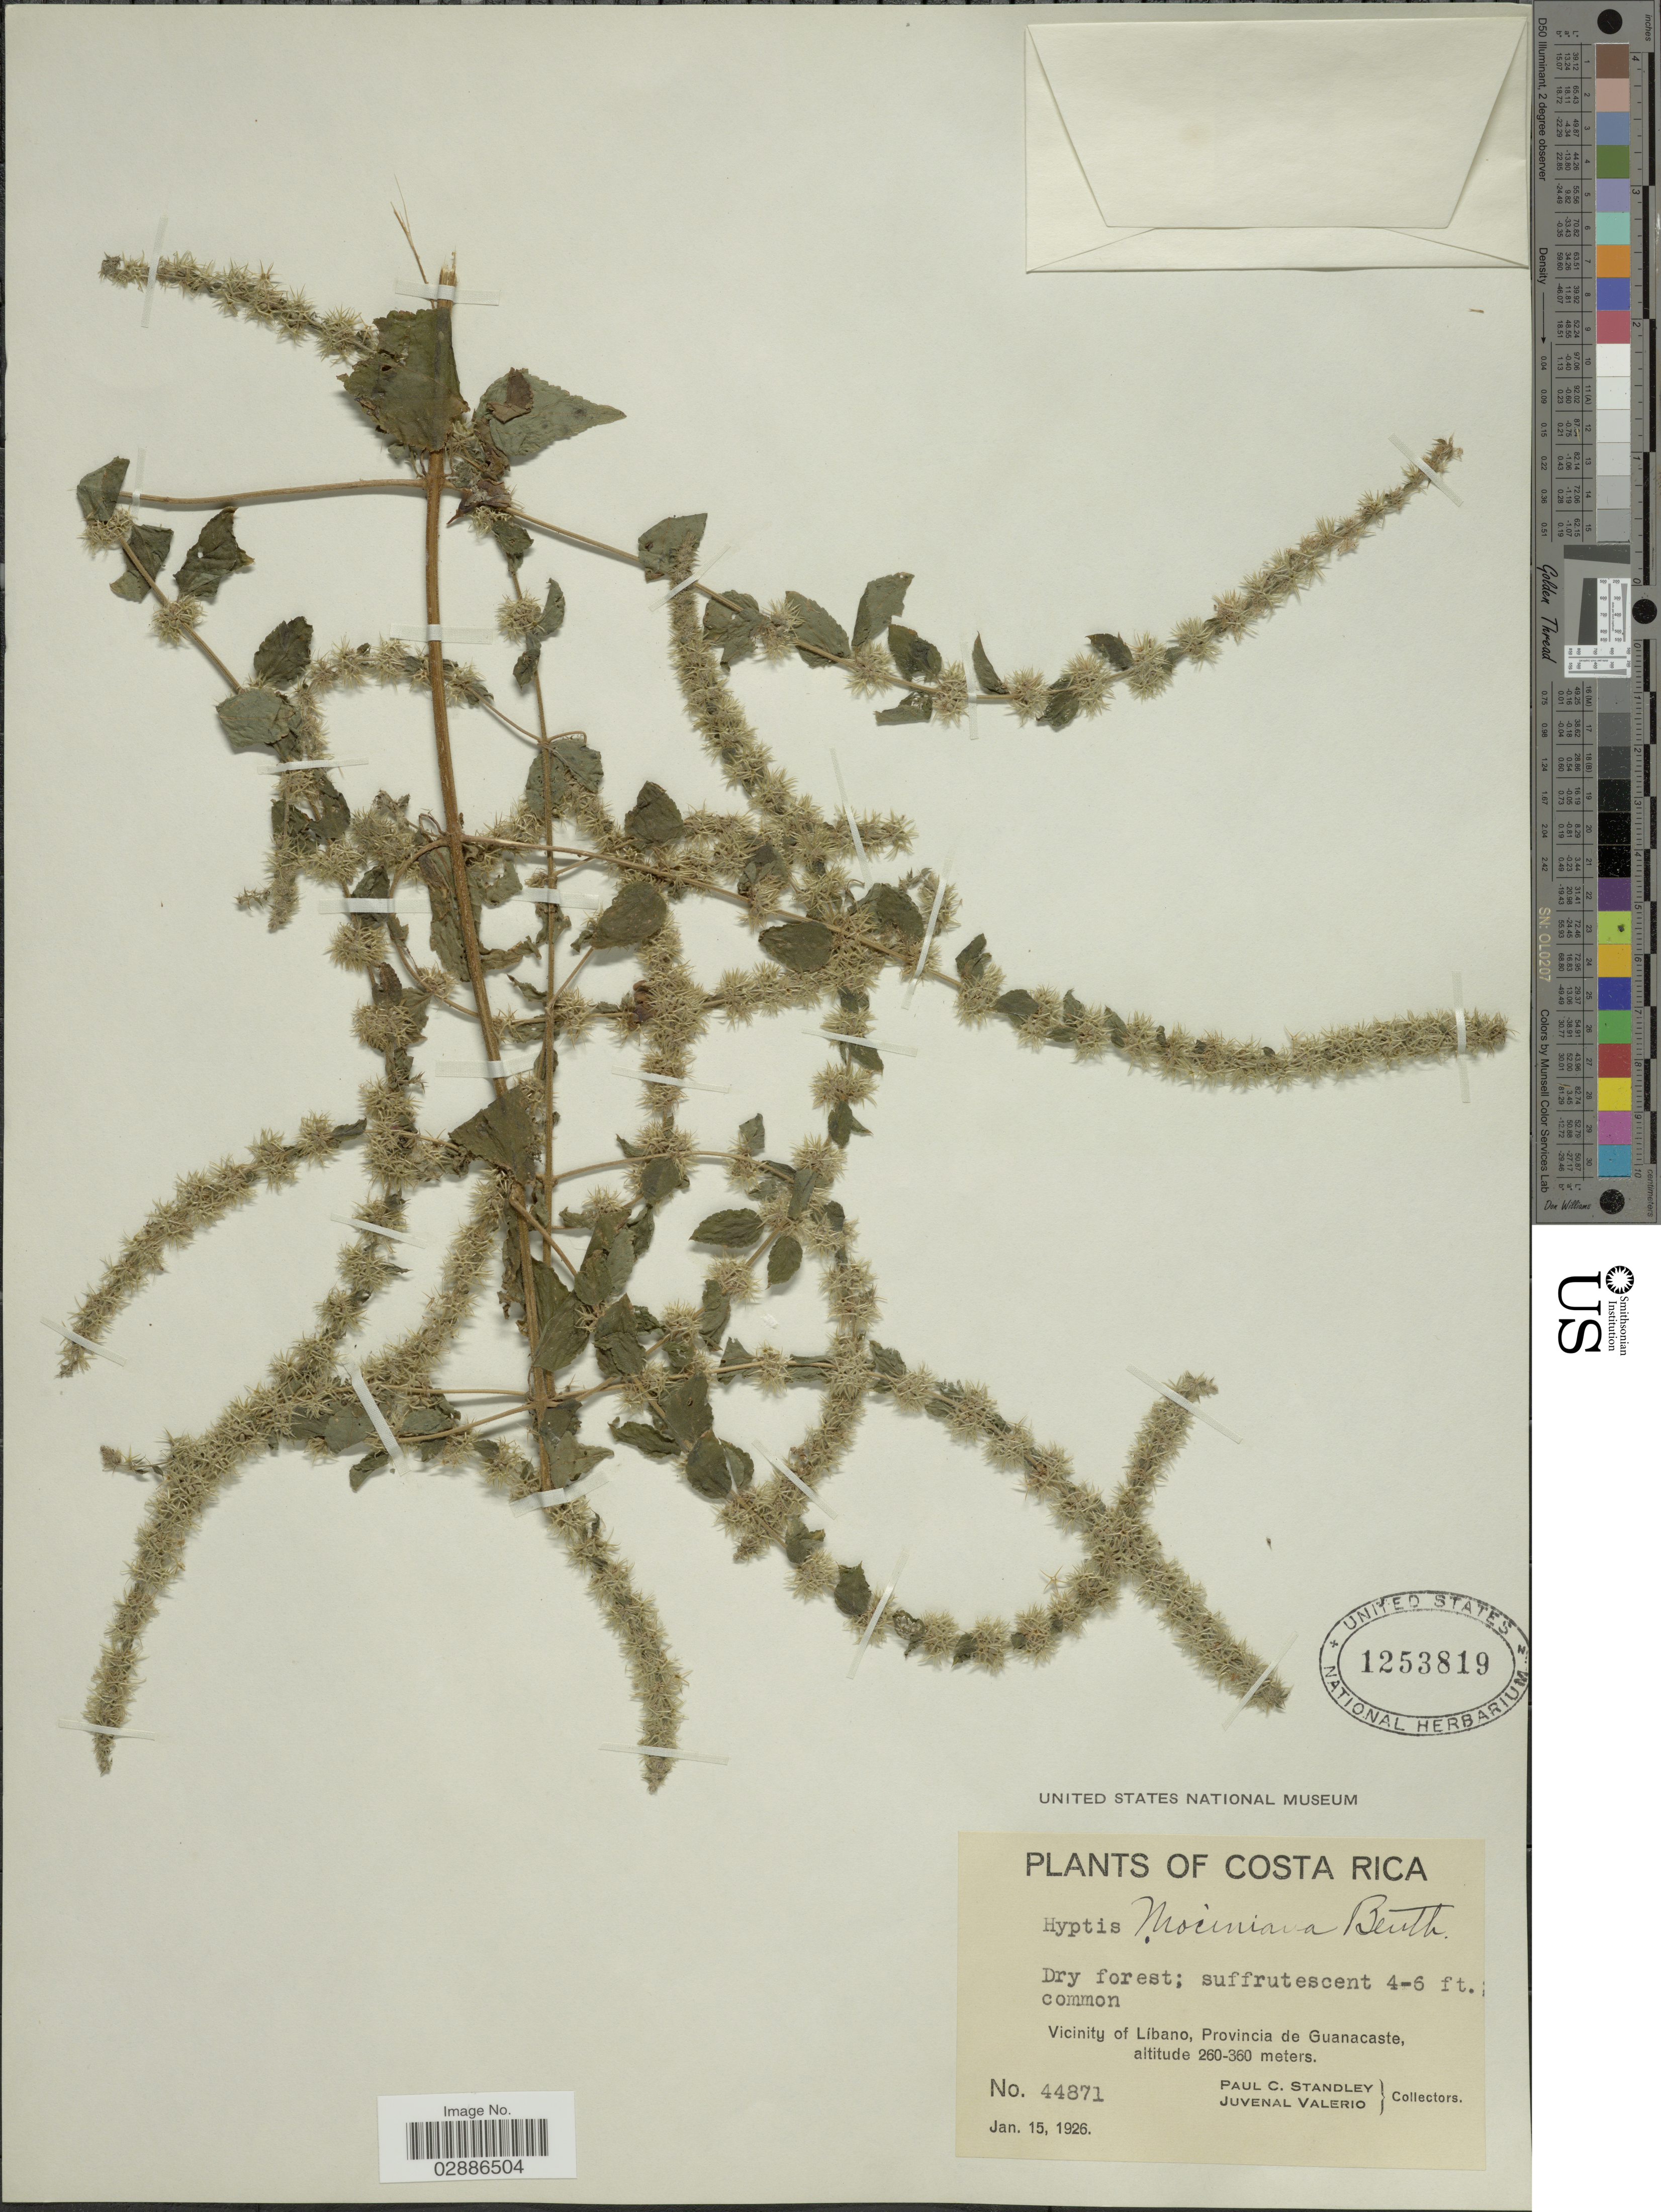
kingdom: Plantae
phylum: Tracheophyta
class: Magnoliopsida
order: Lamiales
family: Lamiaceae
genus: Asterohyptis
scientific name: Asterohyptis mociniana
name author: (Benth.) Epling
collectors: P. C. Standley & J. Valerio R.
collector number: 44871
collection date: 1926-01-15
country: Costa Rica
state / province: Guanacaste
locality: Vicinity of Libano, Provincia de Guanacaste.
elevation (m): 260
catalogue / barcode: US 1253819